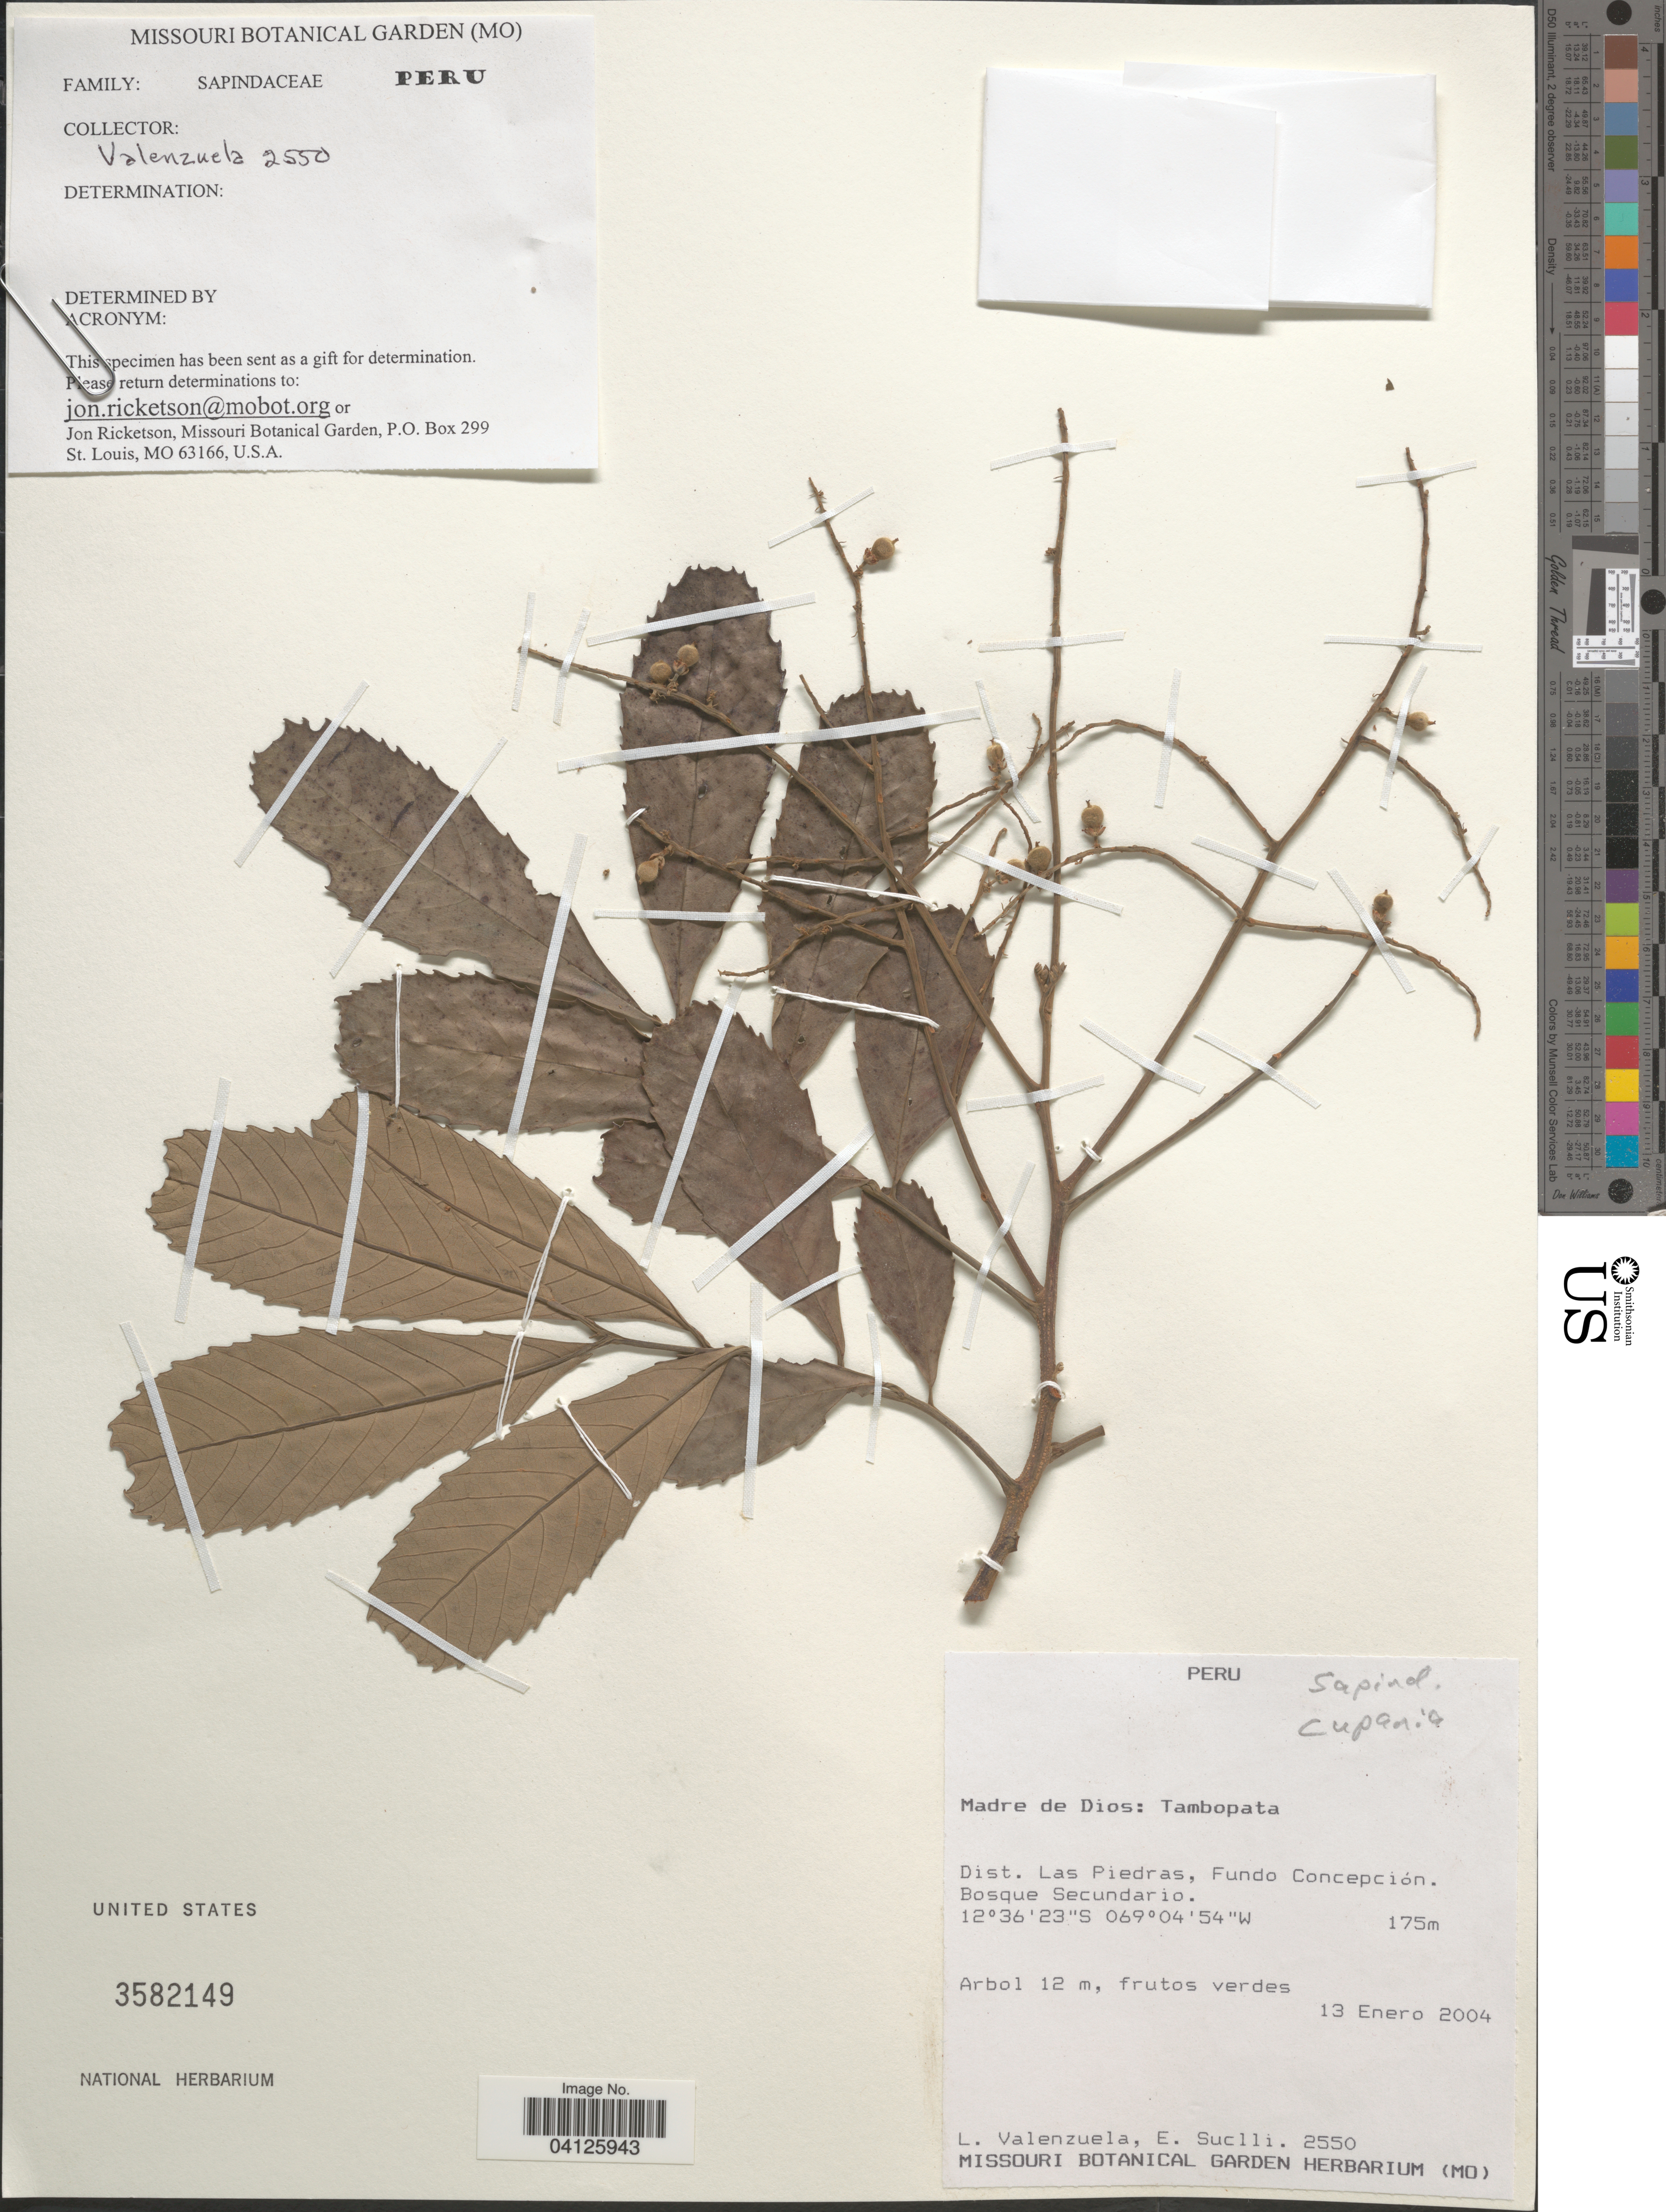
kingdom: Plantae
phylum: Tracheophyta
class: Magnoliopsida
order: Sapindales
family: Sapindaceae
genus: Cupania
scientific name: Cupania cinerea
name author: Poepp. & Endl.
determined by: Acevedo-Rodriguez, P., (US), Smithsonian Institution - National Museum of Natural History (UNITED STATES)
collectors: L. Valenzuela & E. Suclli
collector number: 2550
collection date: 2004-01-13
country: Peru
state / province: Madre de Dios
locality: Tambopata. Dist. Las Piedras, Fundo Concepción. Bosque Secundario.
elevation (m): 175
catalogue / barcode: US 3582149